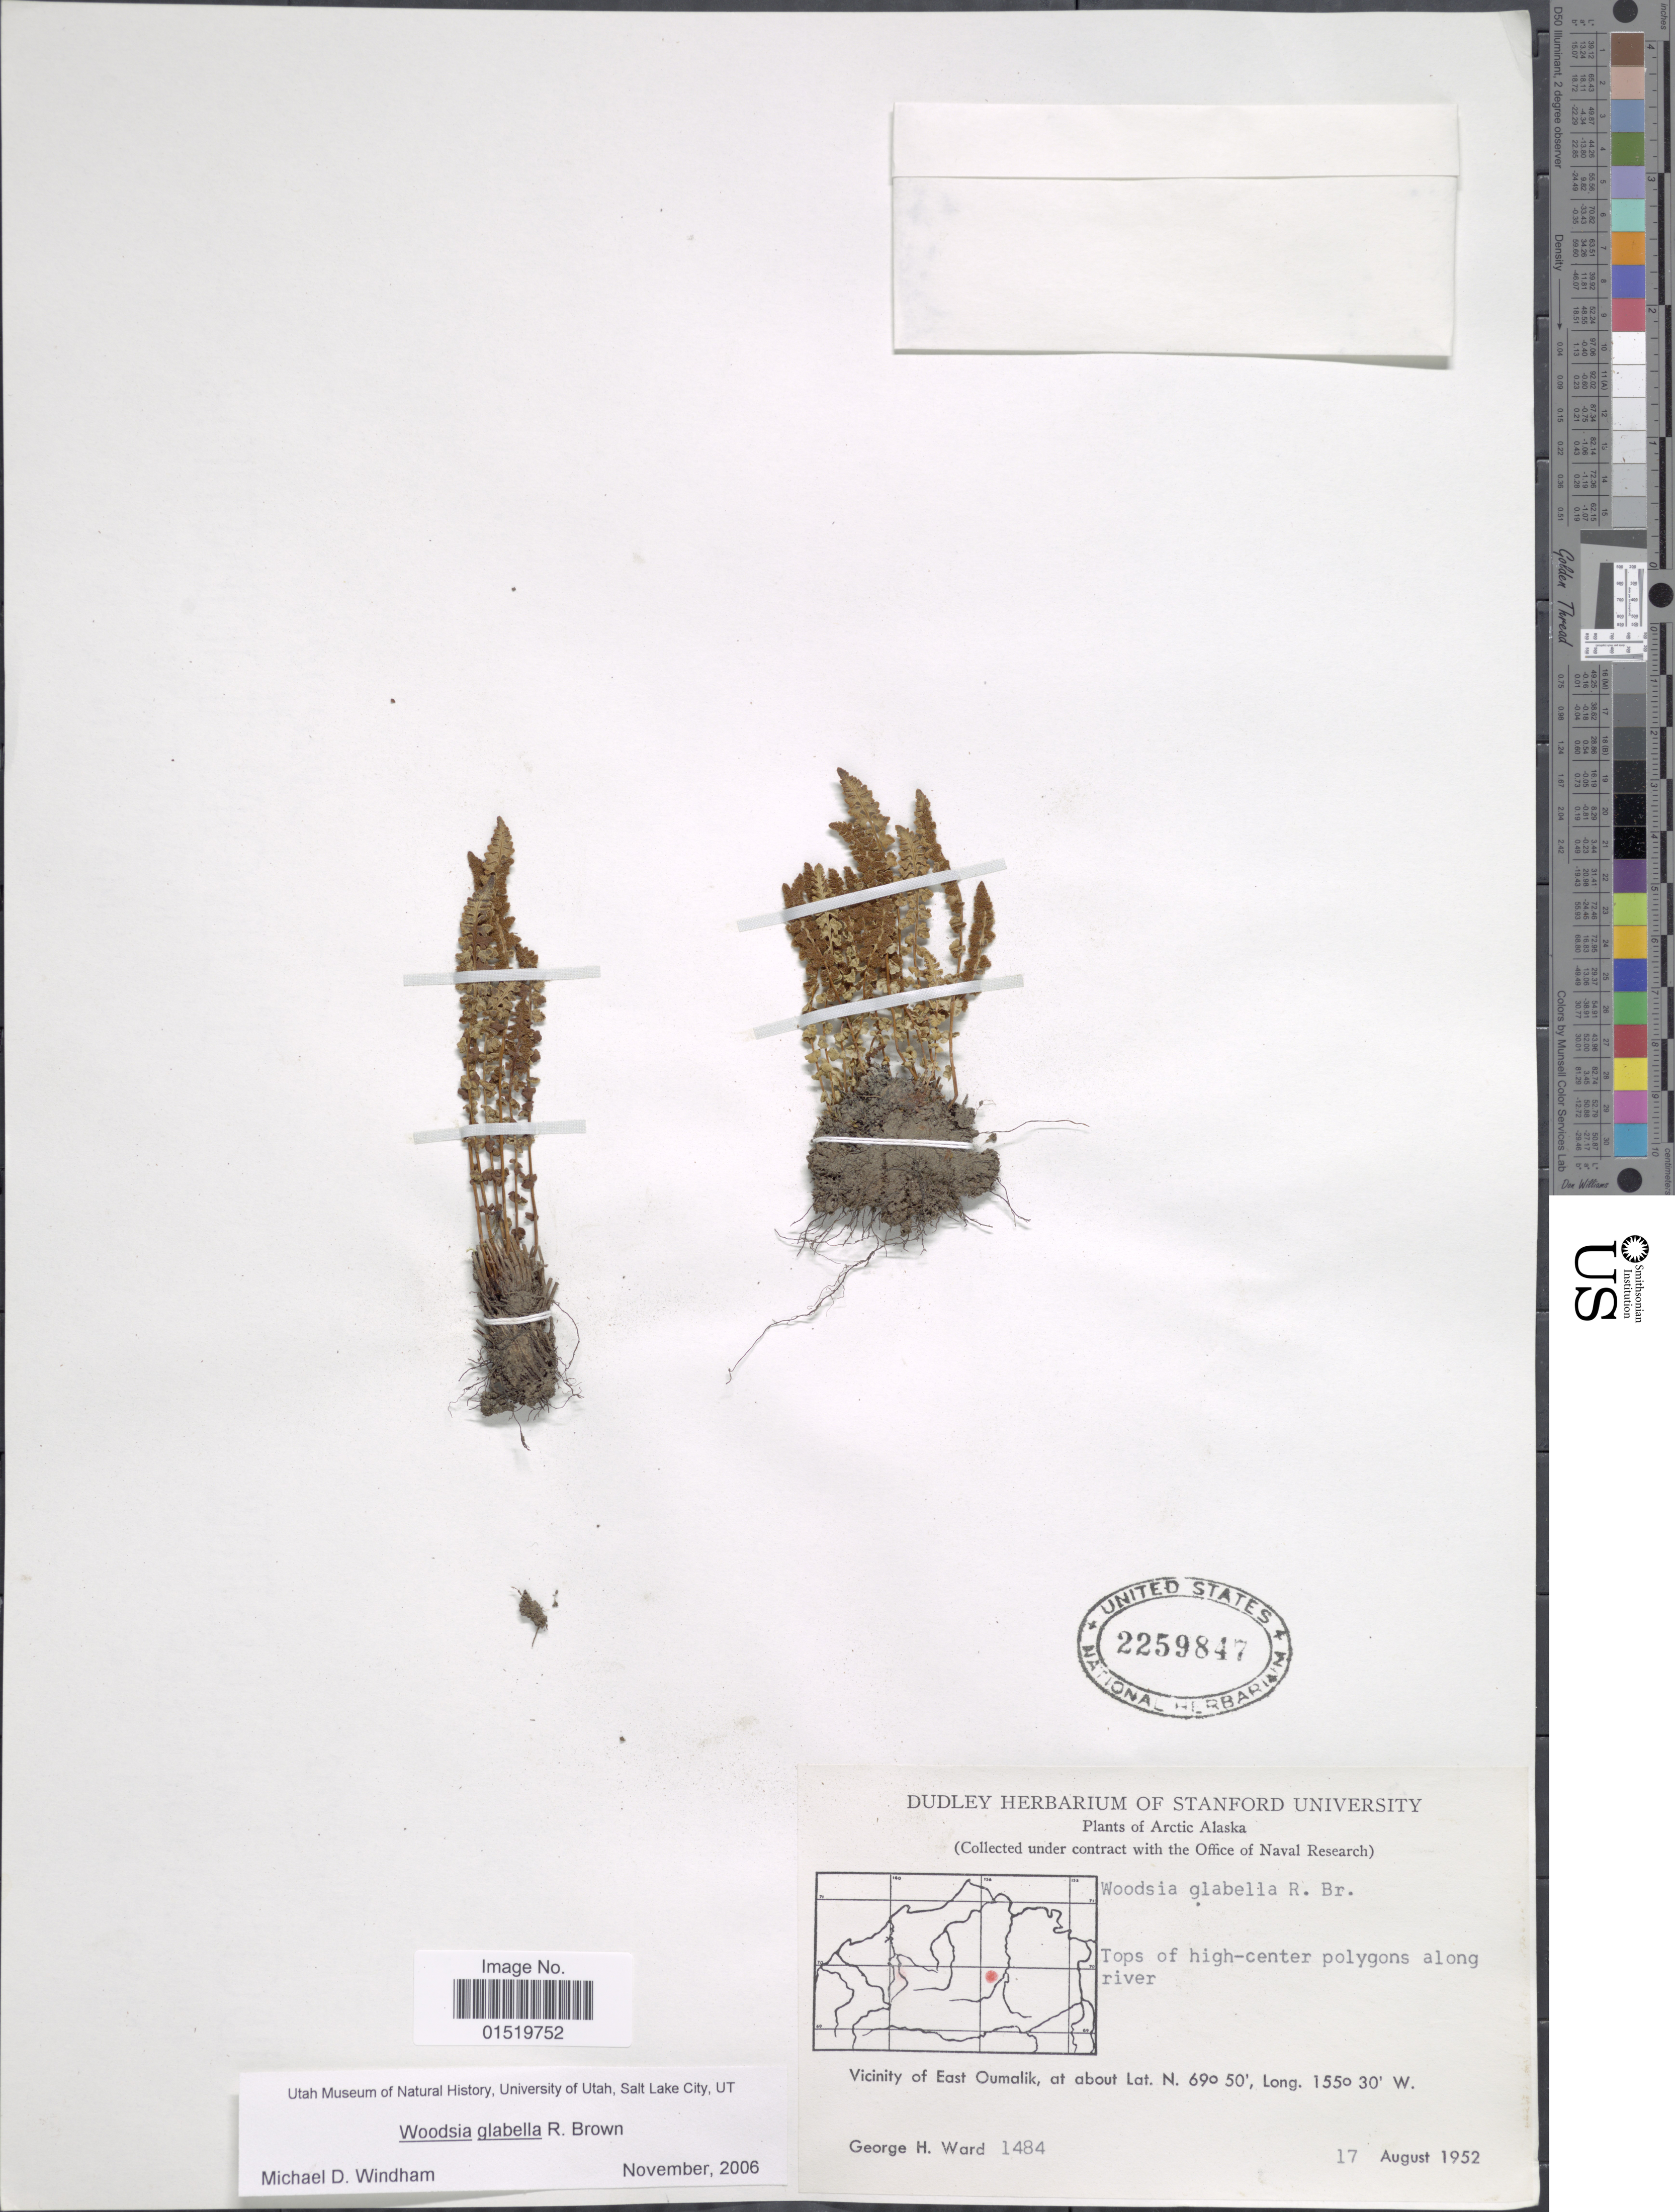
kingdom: Plantae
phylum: Tracheophyta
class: Polypodiopsida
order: Polypodiales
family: Woodsiaceae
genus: Woodsia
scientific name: Woodsia glabella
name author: R. Br.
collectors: G. H. Ward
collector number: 1484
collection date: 1952-08-17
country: United States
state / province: Alaska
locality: Arctic Alaska, Vicinity of East Oumalik, Tops of high-center polygons along river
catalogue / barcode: US 2259847